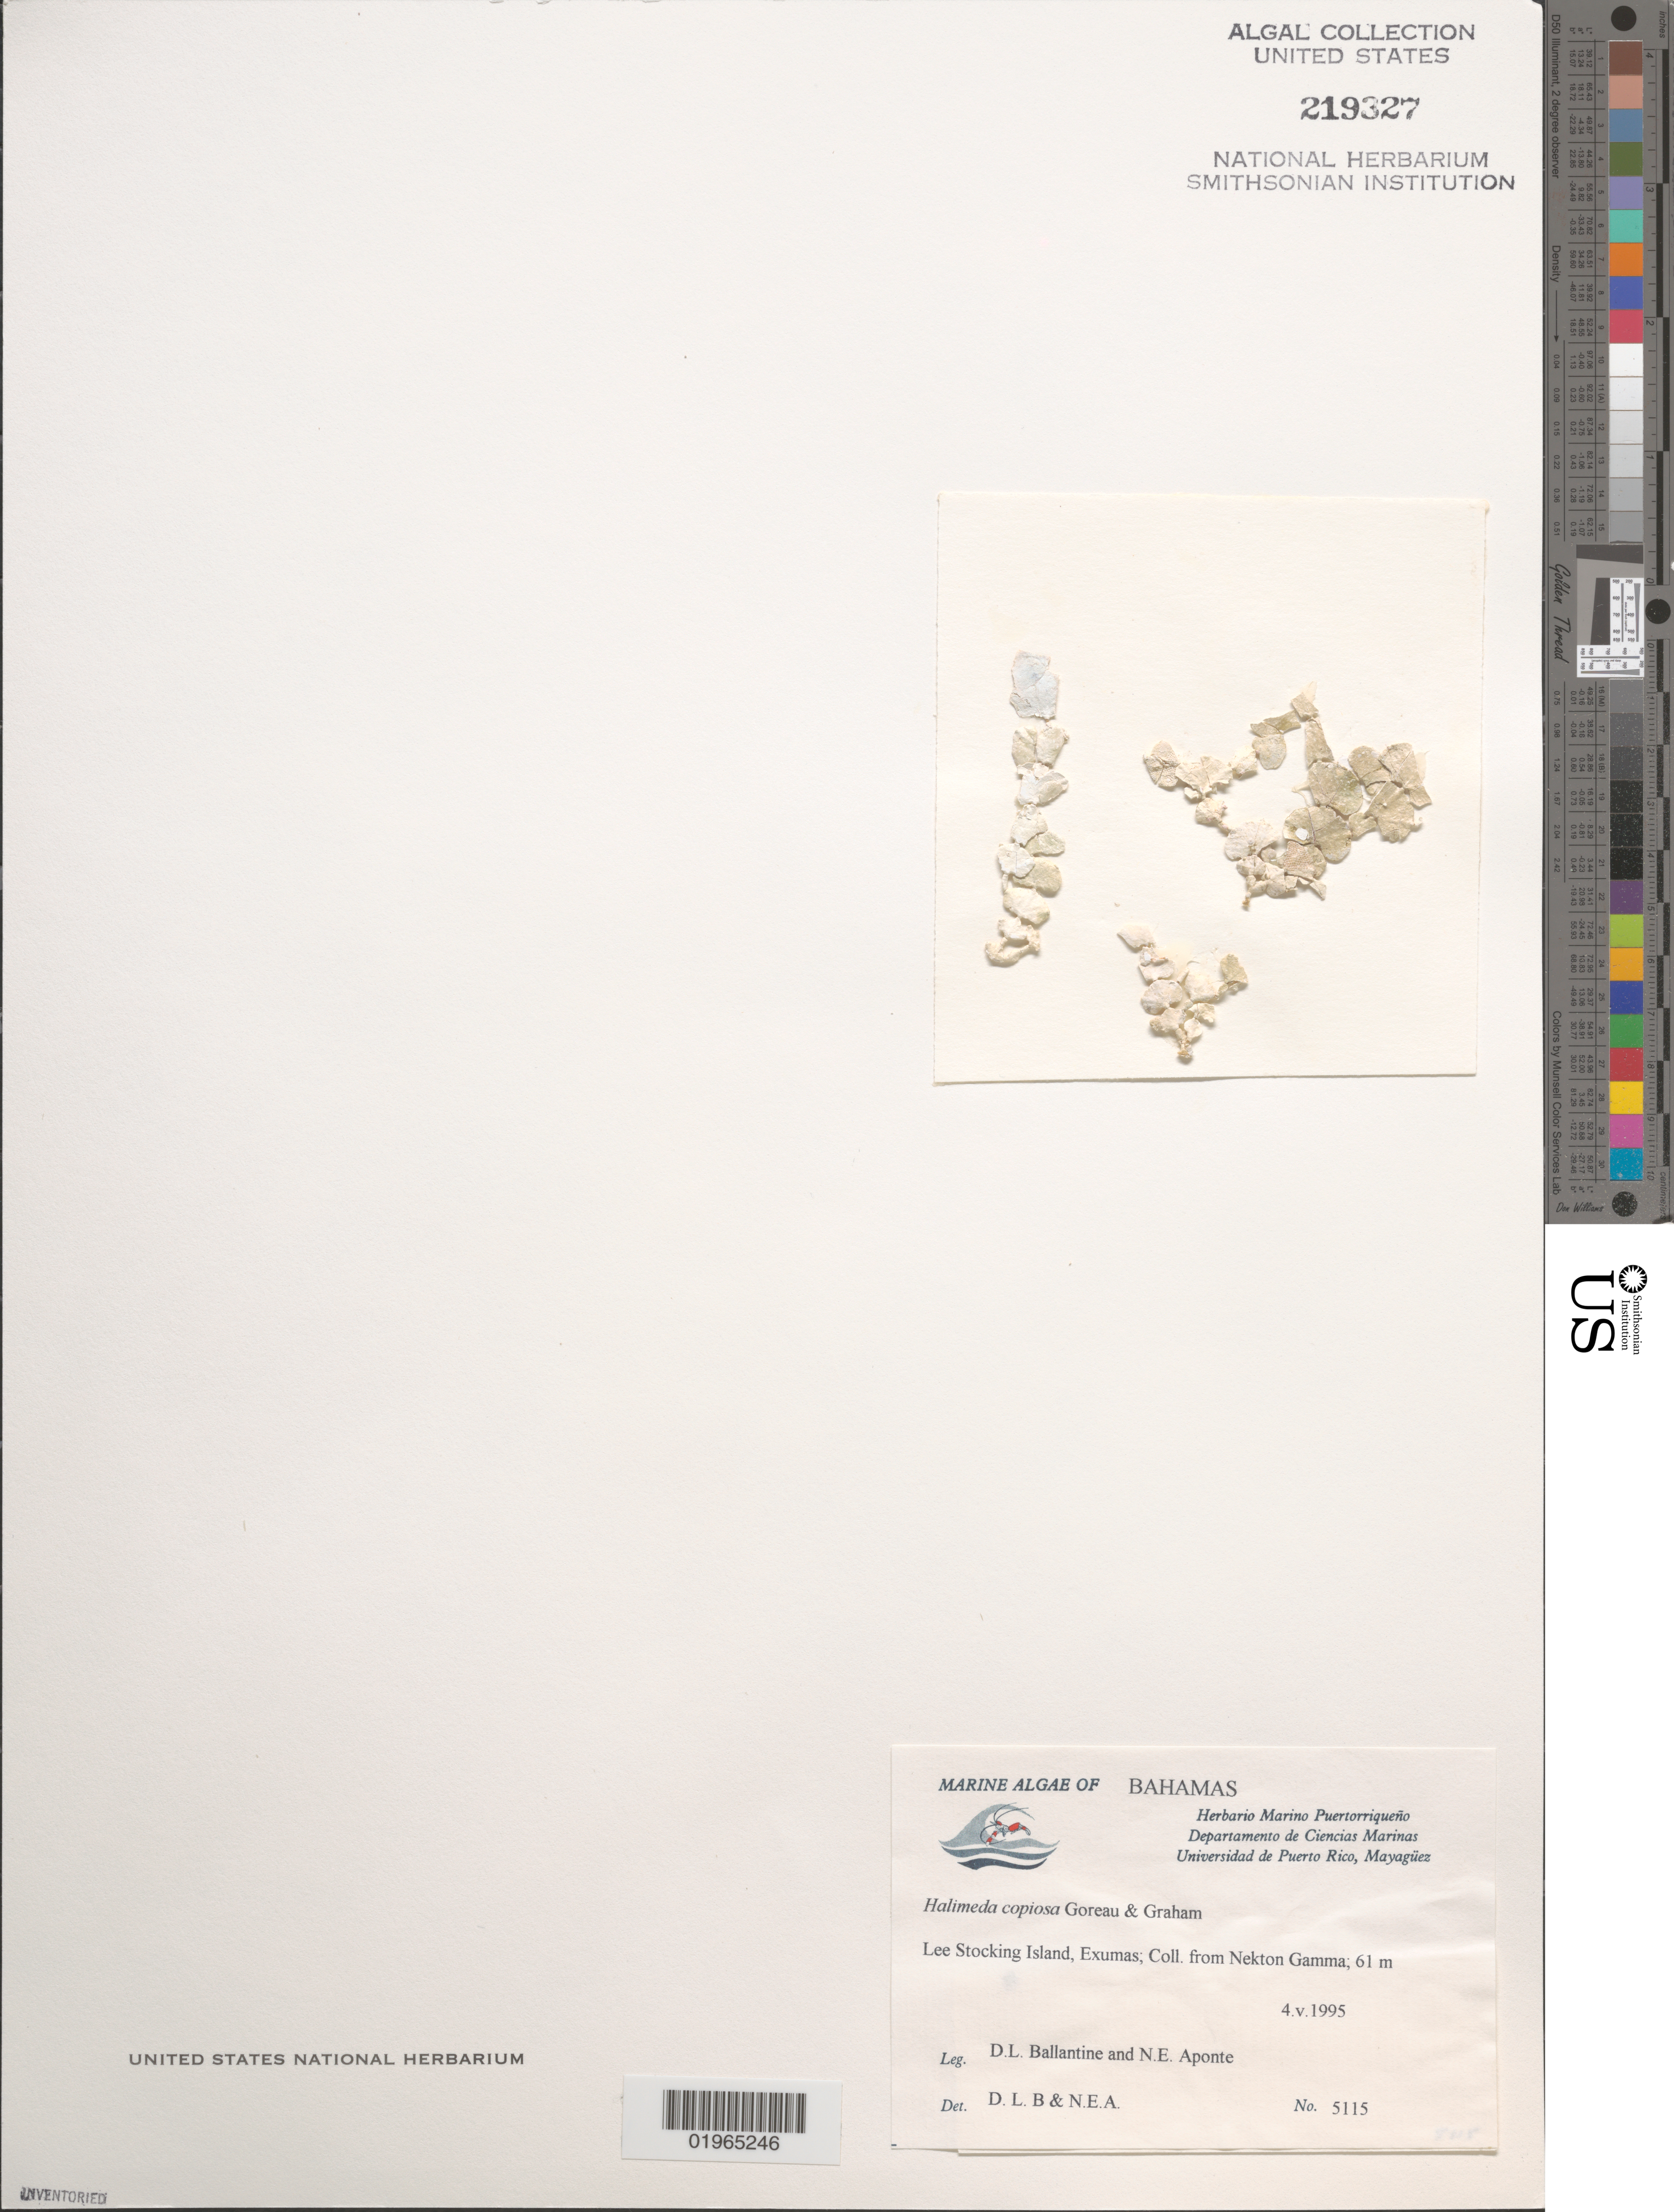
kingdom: Plantae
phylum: Chlorophyta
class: Ulvophyceae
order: Bryopsidales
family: Halimedaceae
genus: Halimeda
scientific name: Halimeda copiosa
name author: Goreau & E.A. Graham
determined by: Ballantine, D. L.; Aponte, N. E.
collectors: D.L. Ballantine & N. E. Aponte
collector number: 5115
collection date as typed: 04 May 1995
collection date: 1995-05-04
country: Bahamas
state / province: Exumas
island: Lee Stocking Island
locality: Nekton Gamma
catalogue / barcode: US 219327